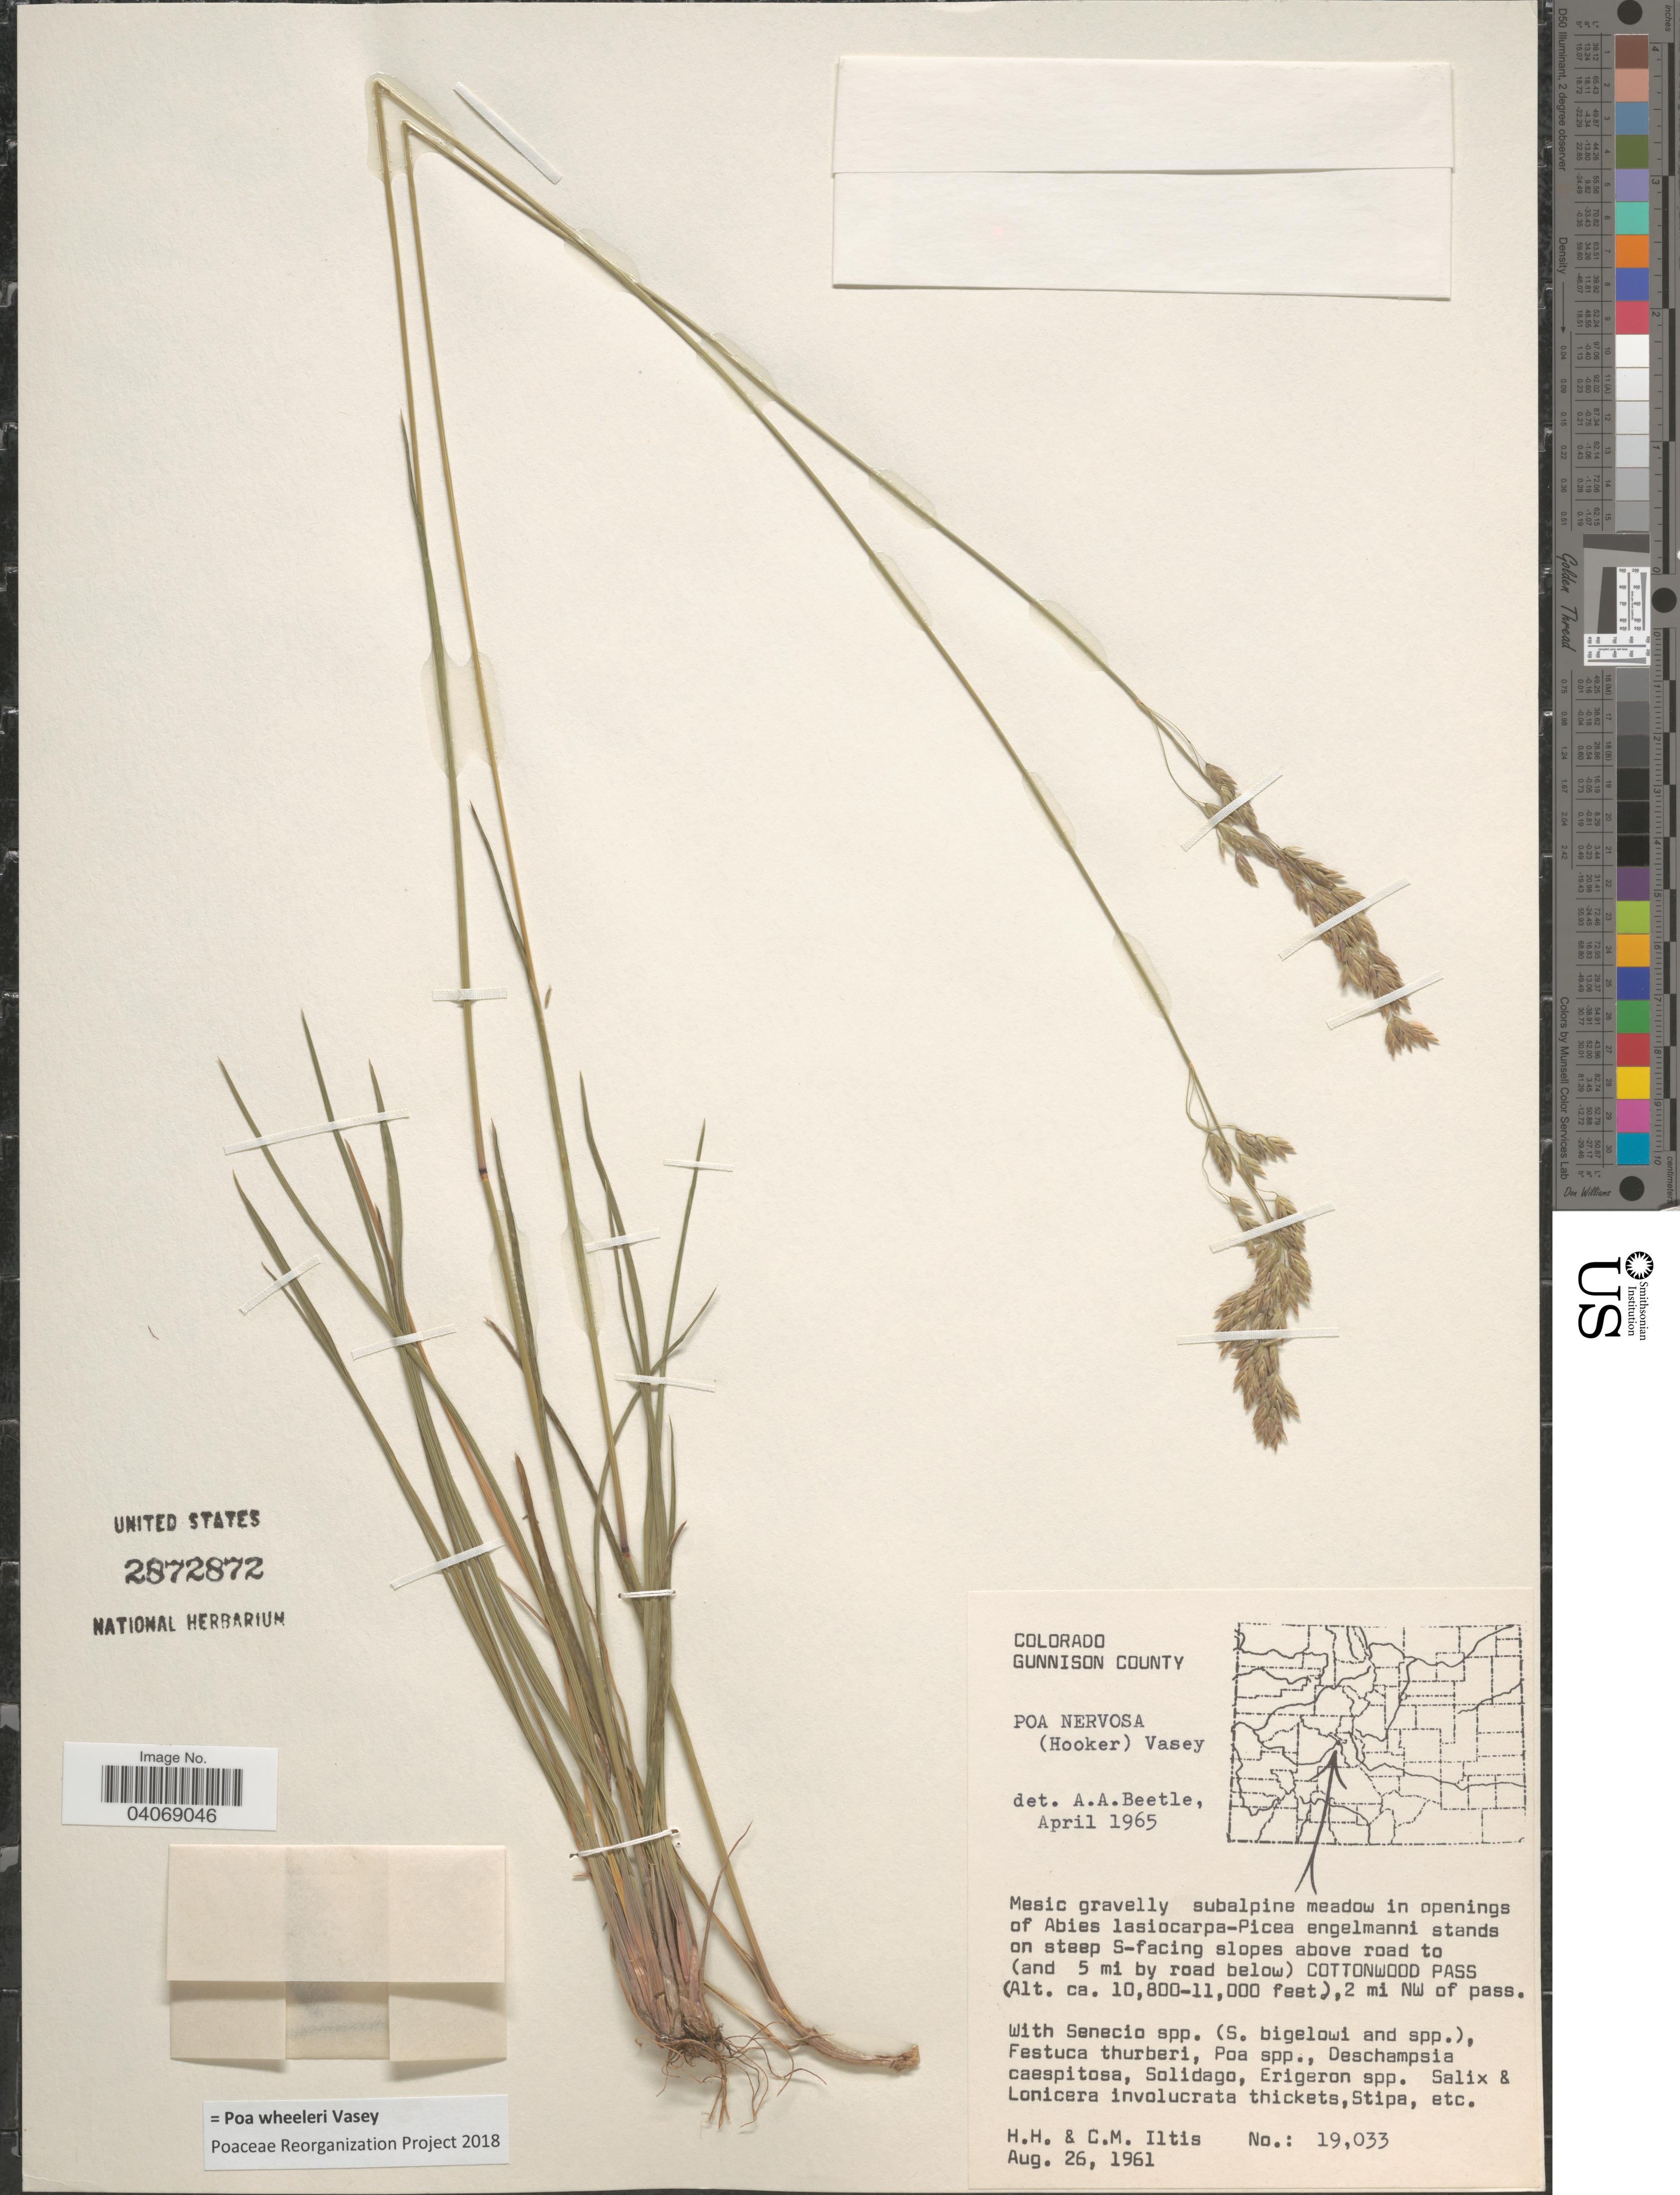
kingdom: Plantae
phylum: Tracheophyta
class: Liliopsida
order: Poales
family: Poaceae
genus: Poa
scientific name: Poa wheeleri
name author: Vasey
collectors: H. H. Iltis & C. M Iltis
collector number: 19033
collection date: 1961-08-26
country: United States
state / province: Colorado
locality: Gunnison County. Mesic gravelly subalpine meadow in openings of Abies lasiocarpa-Picea engelmanni stands on steep S-facing slopes above road to (and 5 mi by road below) Cottonwood Pass, 2 mi NW of pass.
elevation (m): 3292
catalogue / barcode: US 2872872